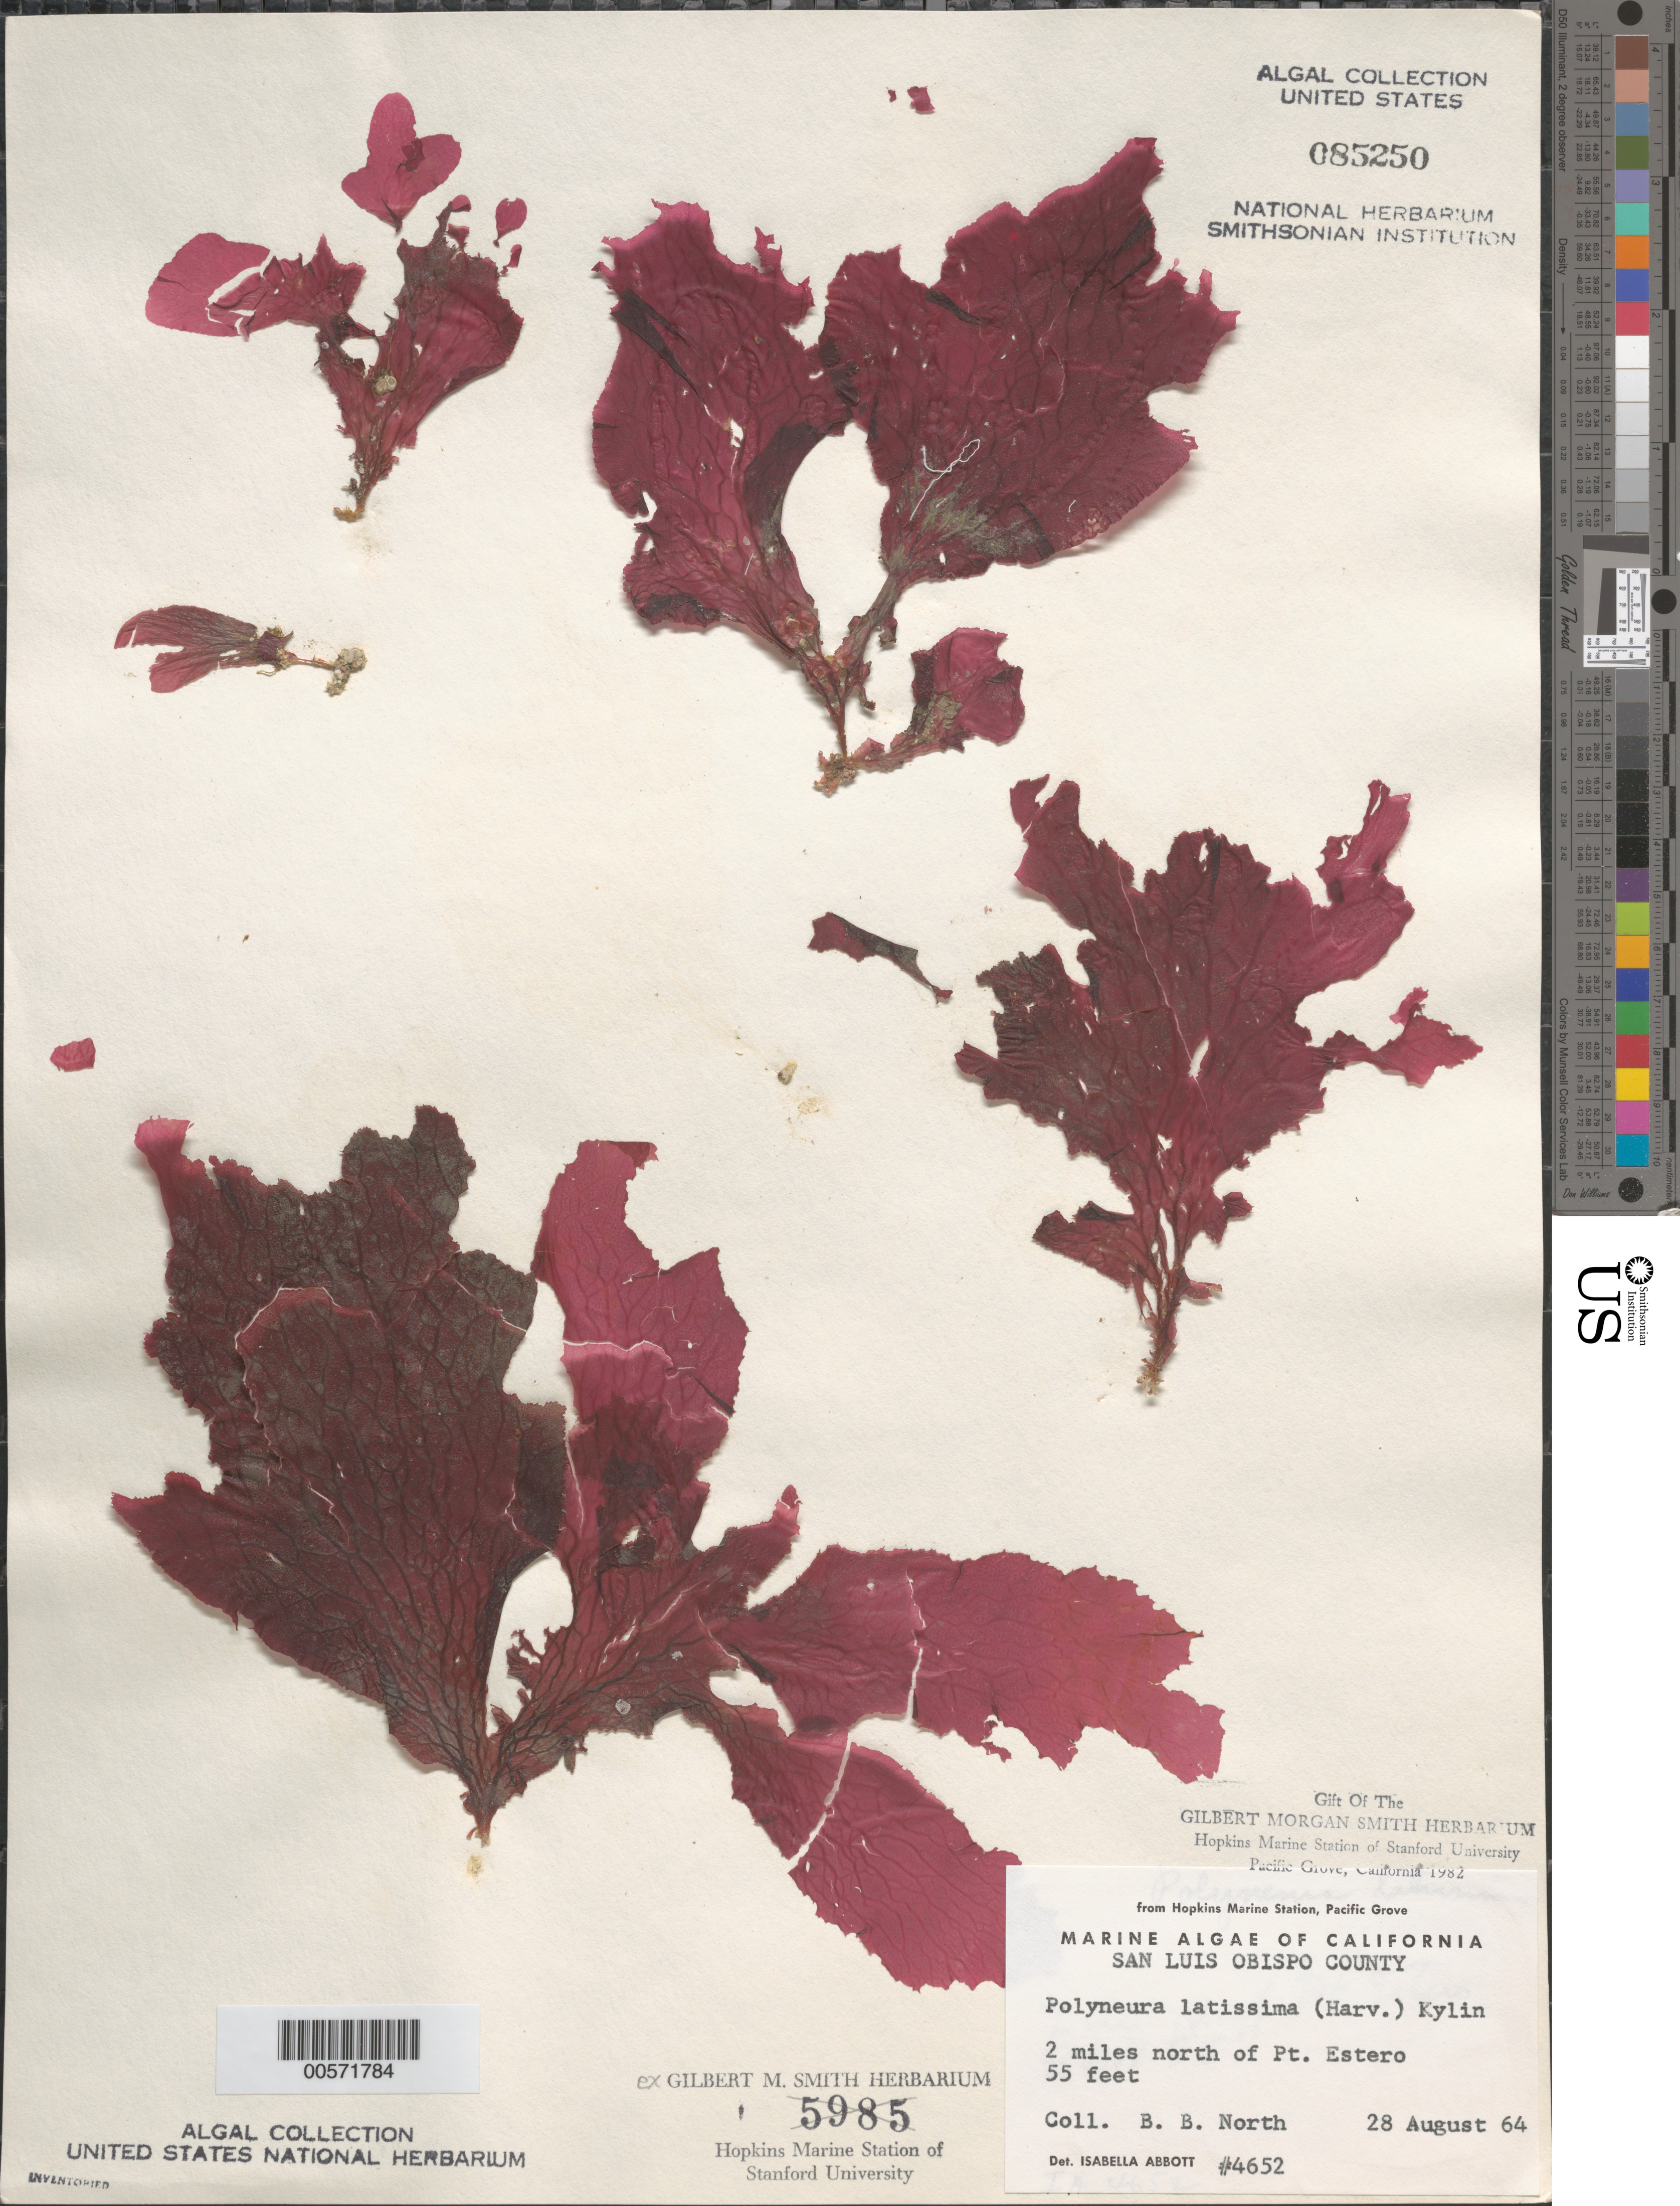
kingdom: Plantae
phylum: Rhodophyta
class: Florideophyceae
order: Ceramiales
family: Delesseriaceae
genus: Polyneura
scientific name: Polyneura latissima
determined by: Abbott, Isabella A.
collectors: B. North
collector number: IAA 4652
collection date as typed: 28 Aug 1964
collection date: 1964-08-28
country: United States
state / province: California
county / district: San Luis Obispo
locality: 2 miles north of Point Estero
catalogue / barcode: US 85250